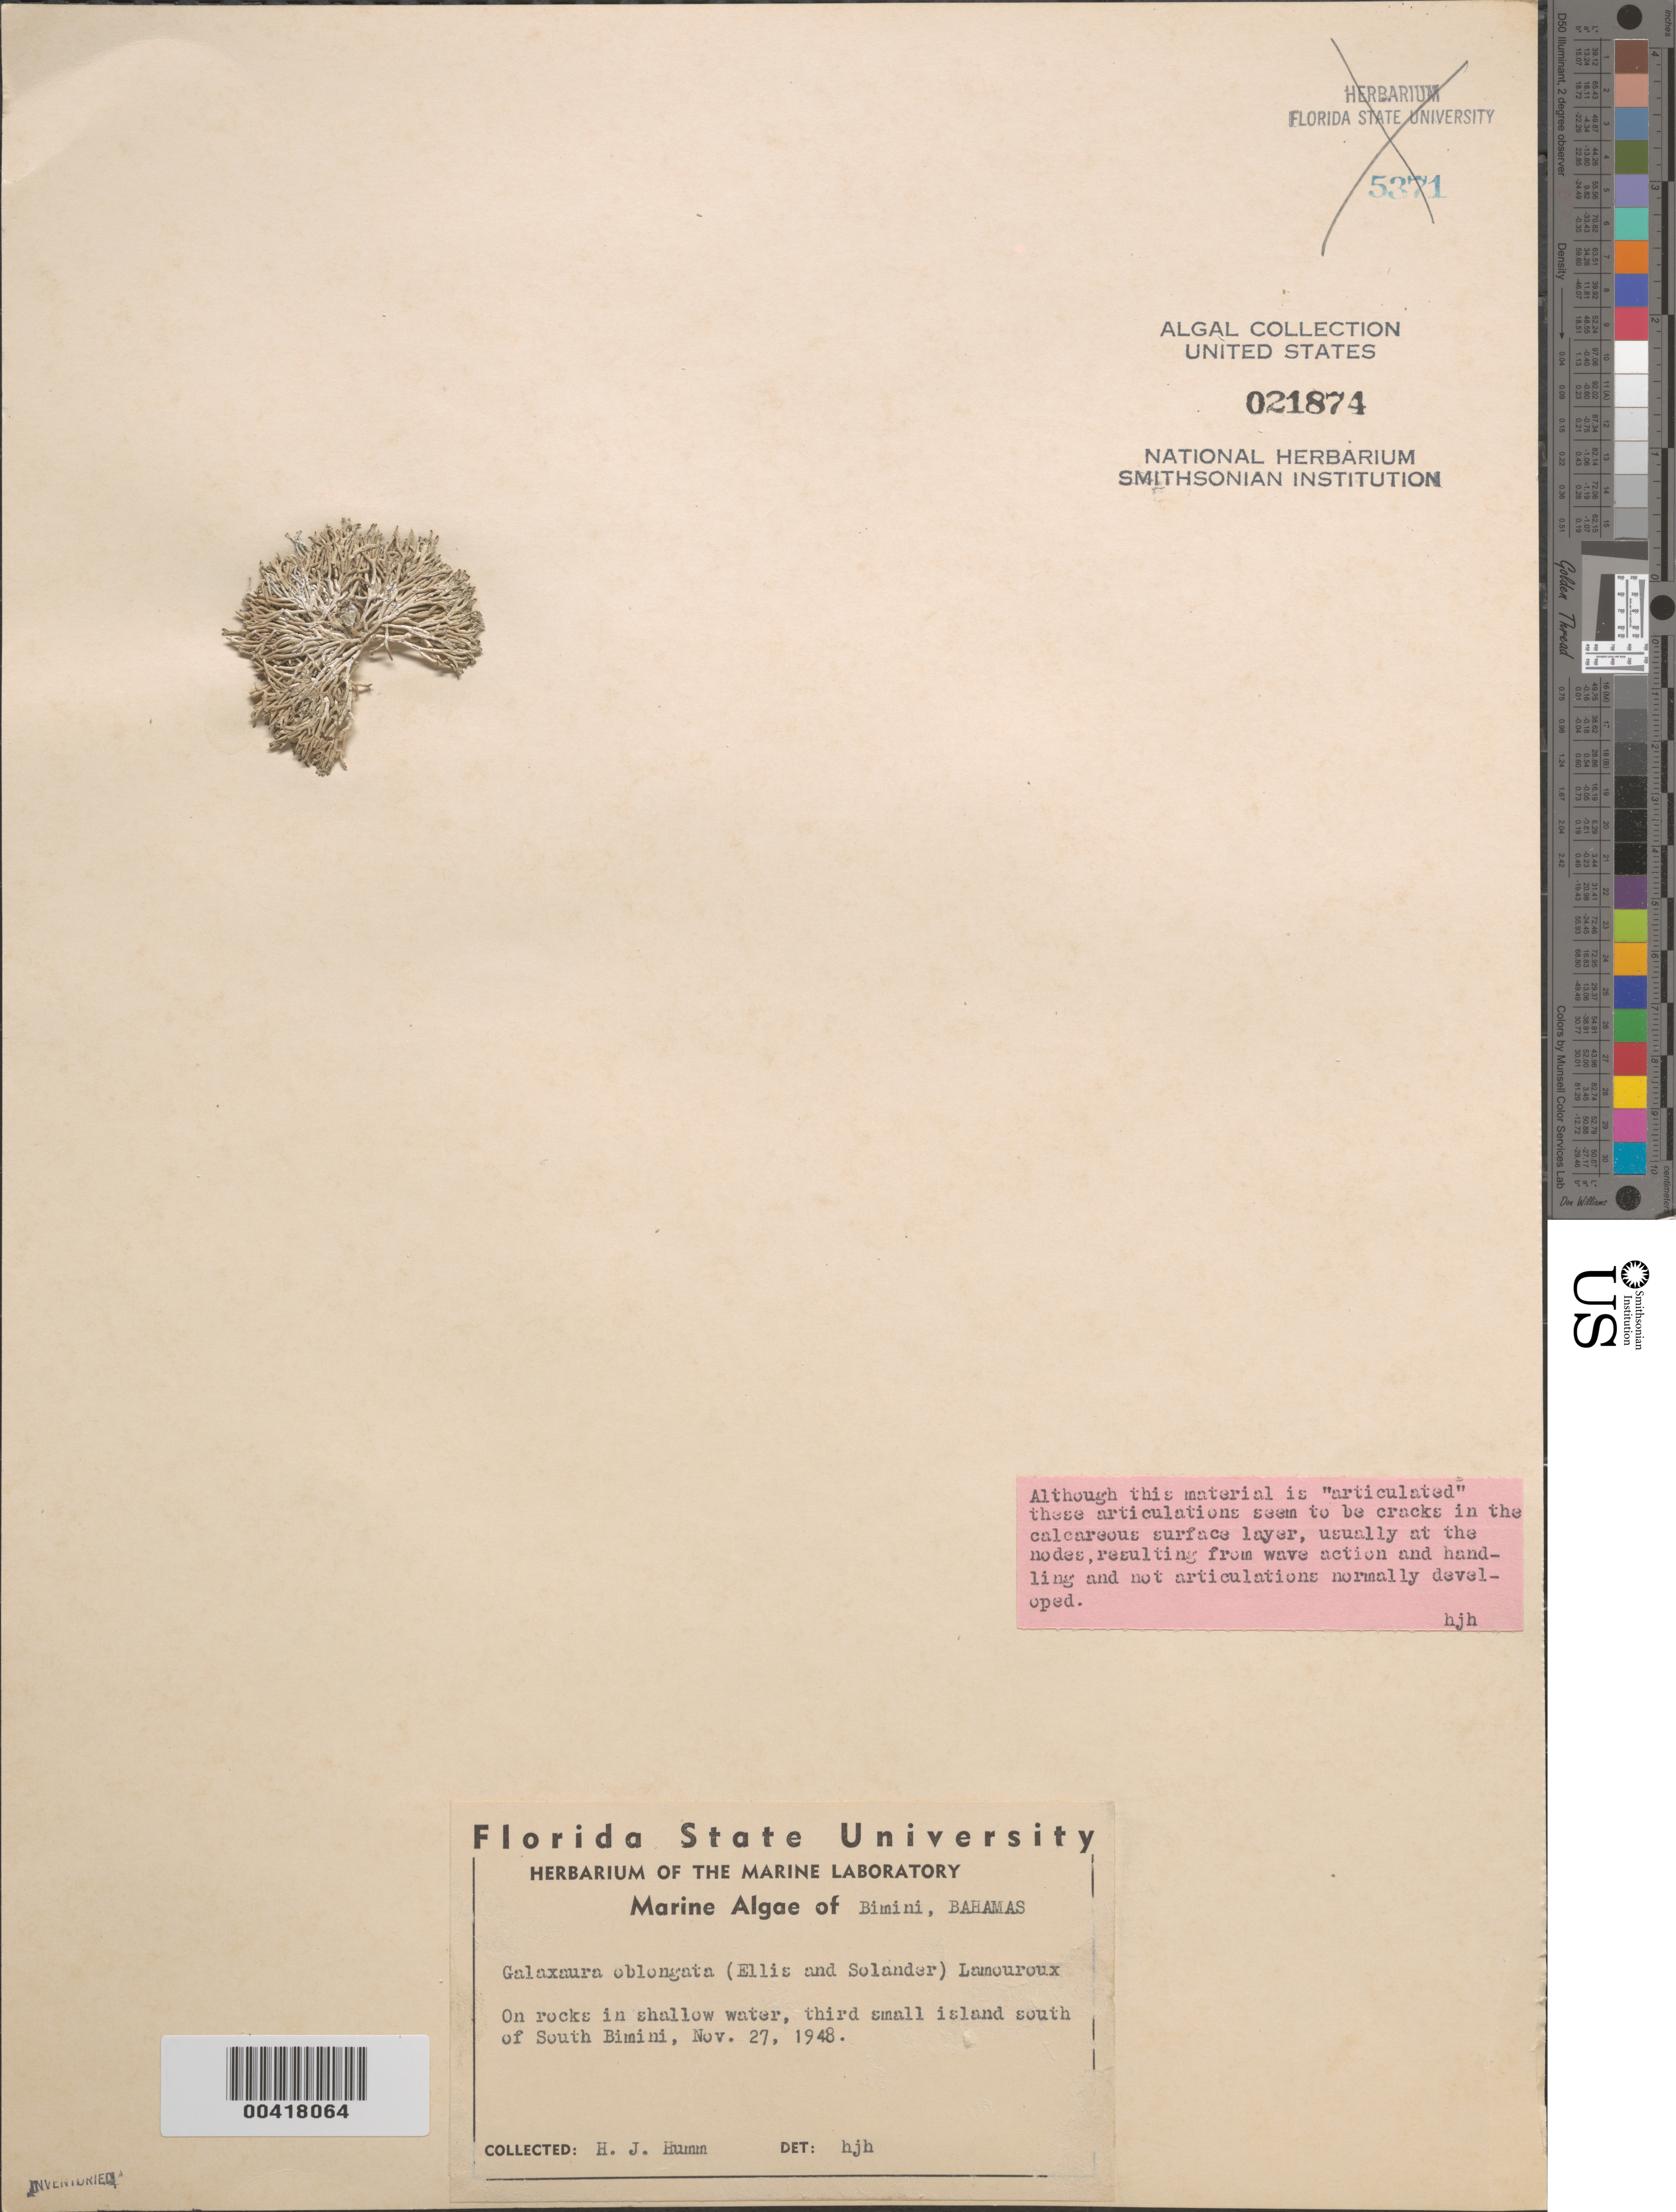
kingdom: Plantae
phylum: Rhodophyta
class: Florideophyceae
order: Nemaliales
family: Galaxauraceae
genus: Tricleocarpa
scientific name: Tricleocarpa fragilis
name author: (L.) Huisman & R.A. Towns.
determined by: Algae name updating Project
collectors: H. J. Humm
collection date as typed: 27 Nov 1948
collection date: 1948-11-27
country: Bahamas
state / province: Biminis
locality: Third small island south of south bimini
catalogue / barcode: US 21874